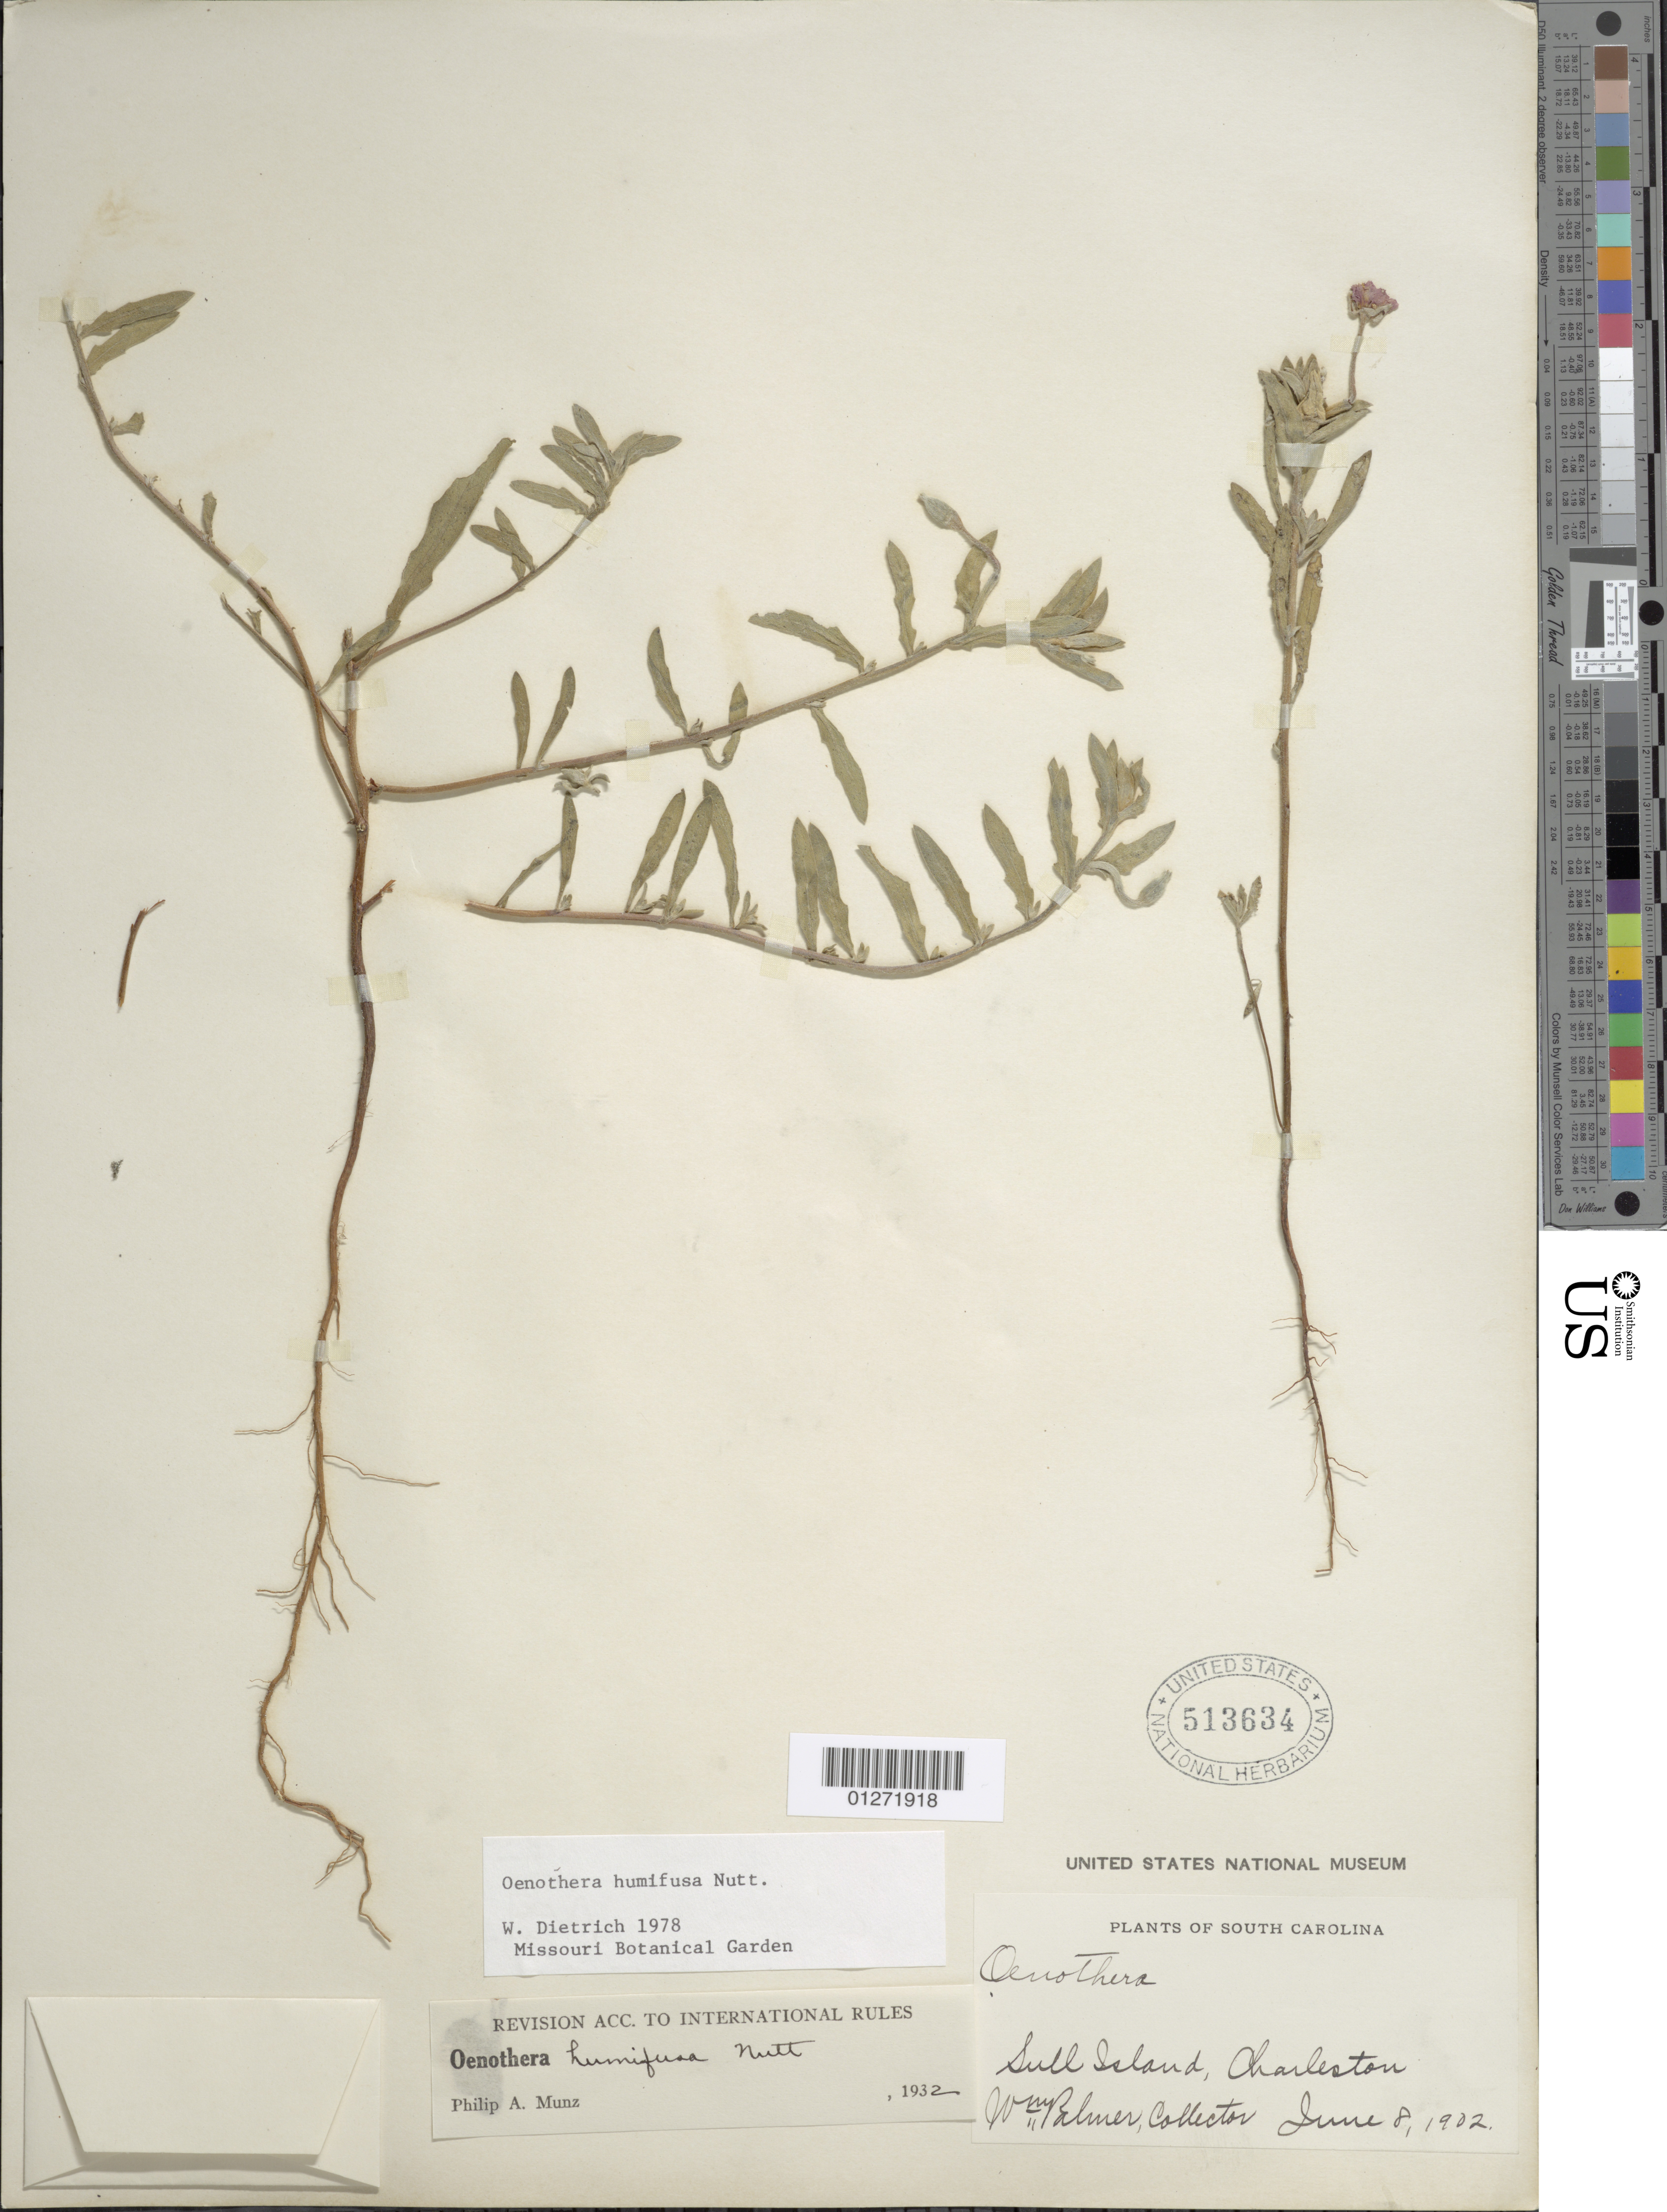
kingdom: Plantae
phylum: Tracheophyta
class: Magnoliopsida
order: Myrtales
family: Onagraceae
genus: Oenothera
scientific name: Oenothera humifusa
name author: Nutt.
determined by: Dietrich, W.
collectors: W. Palmer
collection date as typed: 08 Jun 1902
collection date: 1902-06-08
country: United States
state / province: South Carolina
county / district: Charleston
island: Sull Island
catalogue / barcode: US 513634